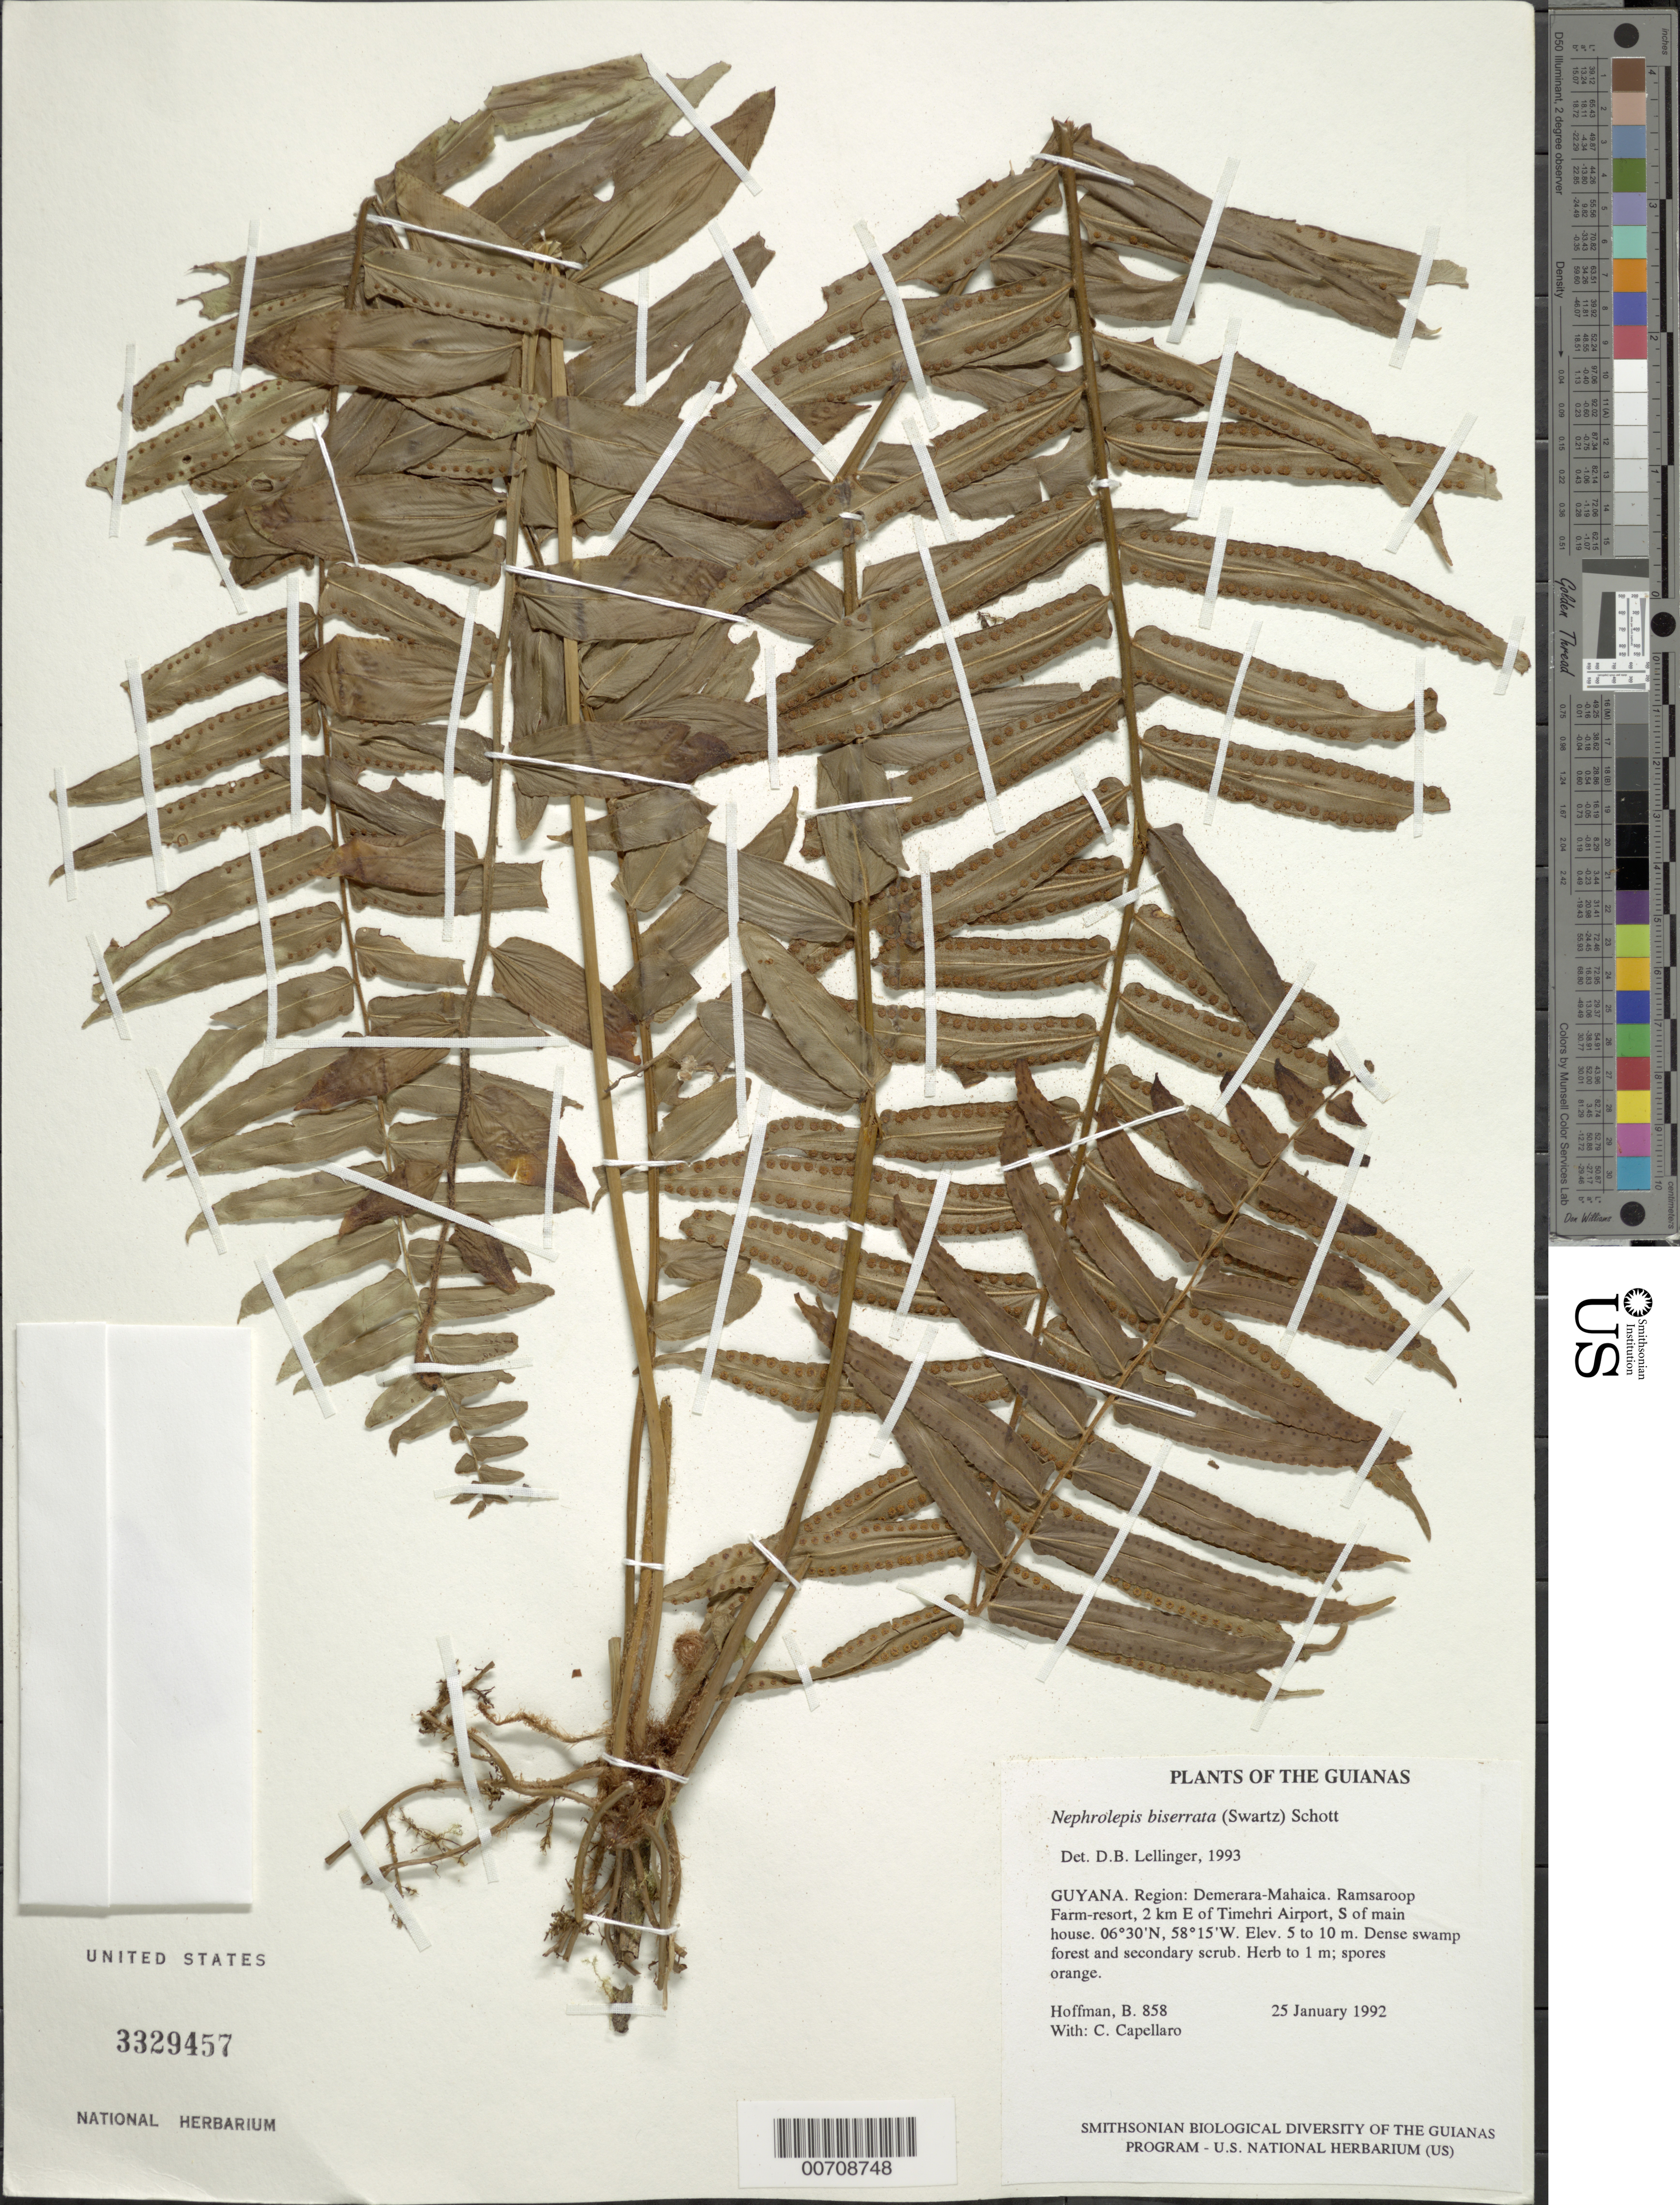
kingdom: Plantae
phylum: Tracheophyta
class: Polypodiopsida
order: Polypodiales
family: Nephrolepidaceae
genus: Nephrolepis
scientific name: Nephrolepis biserrata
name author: (Sw.) Schott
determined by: Lellinger, David B., (BOT), Smithsonian Institution - National Museum of Natural History (UNITED STATES)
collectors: B. Hoffman & C. Capellaro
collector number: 858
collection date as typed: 25 January 1992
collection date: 1992-01-25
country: Guyana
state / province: Demerara-Mahaica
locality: Ramsaroop Farm-resort, 2 km E of Timehri Airport, S of main house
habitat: Dense swamp forest and secondary scrub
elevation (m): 5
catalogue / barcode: US 3329457